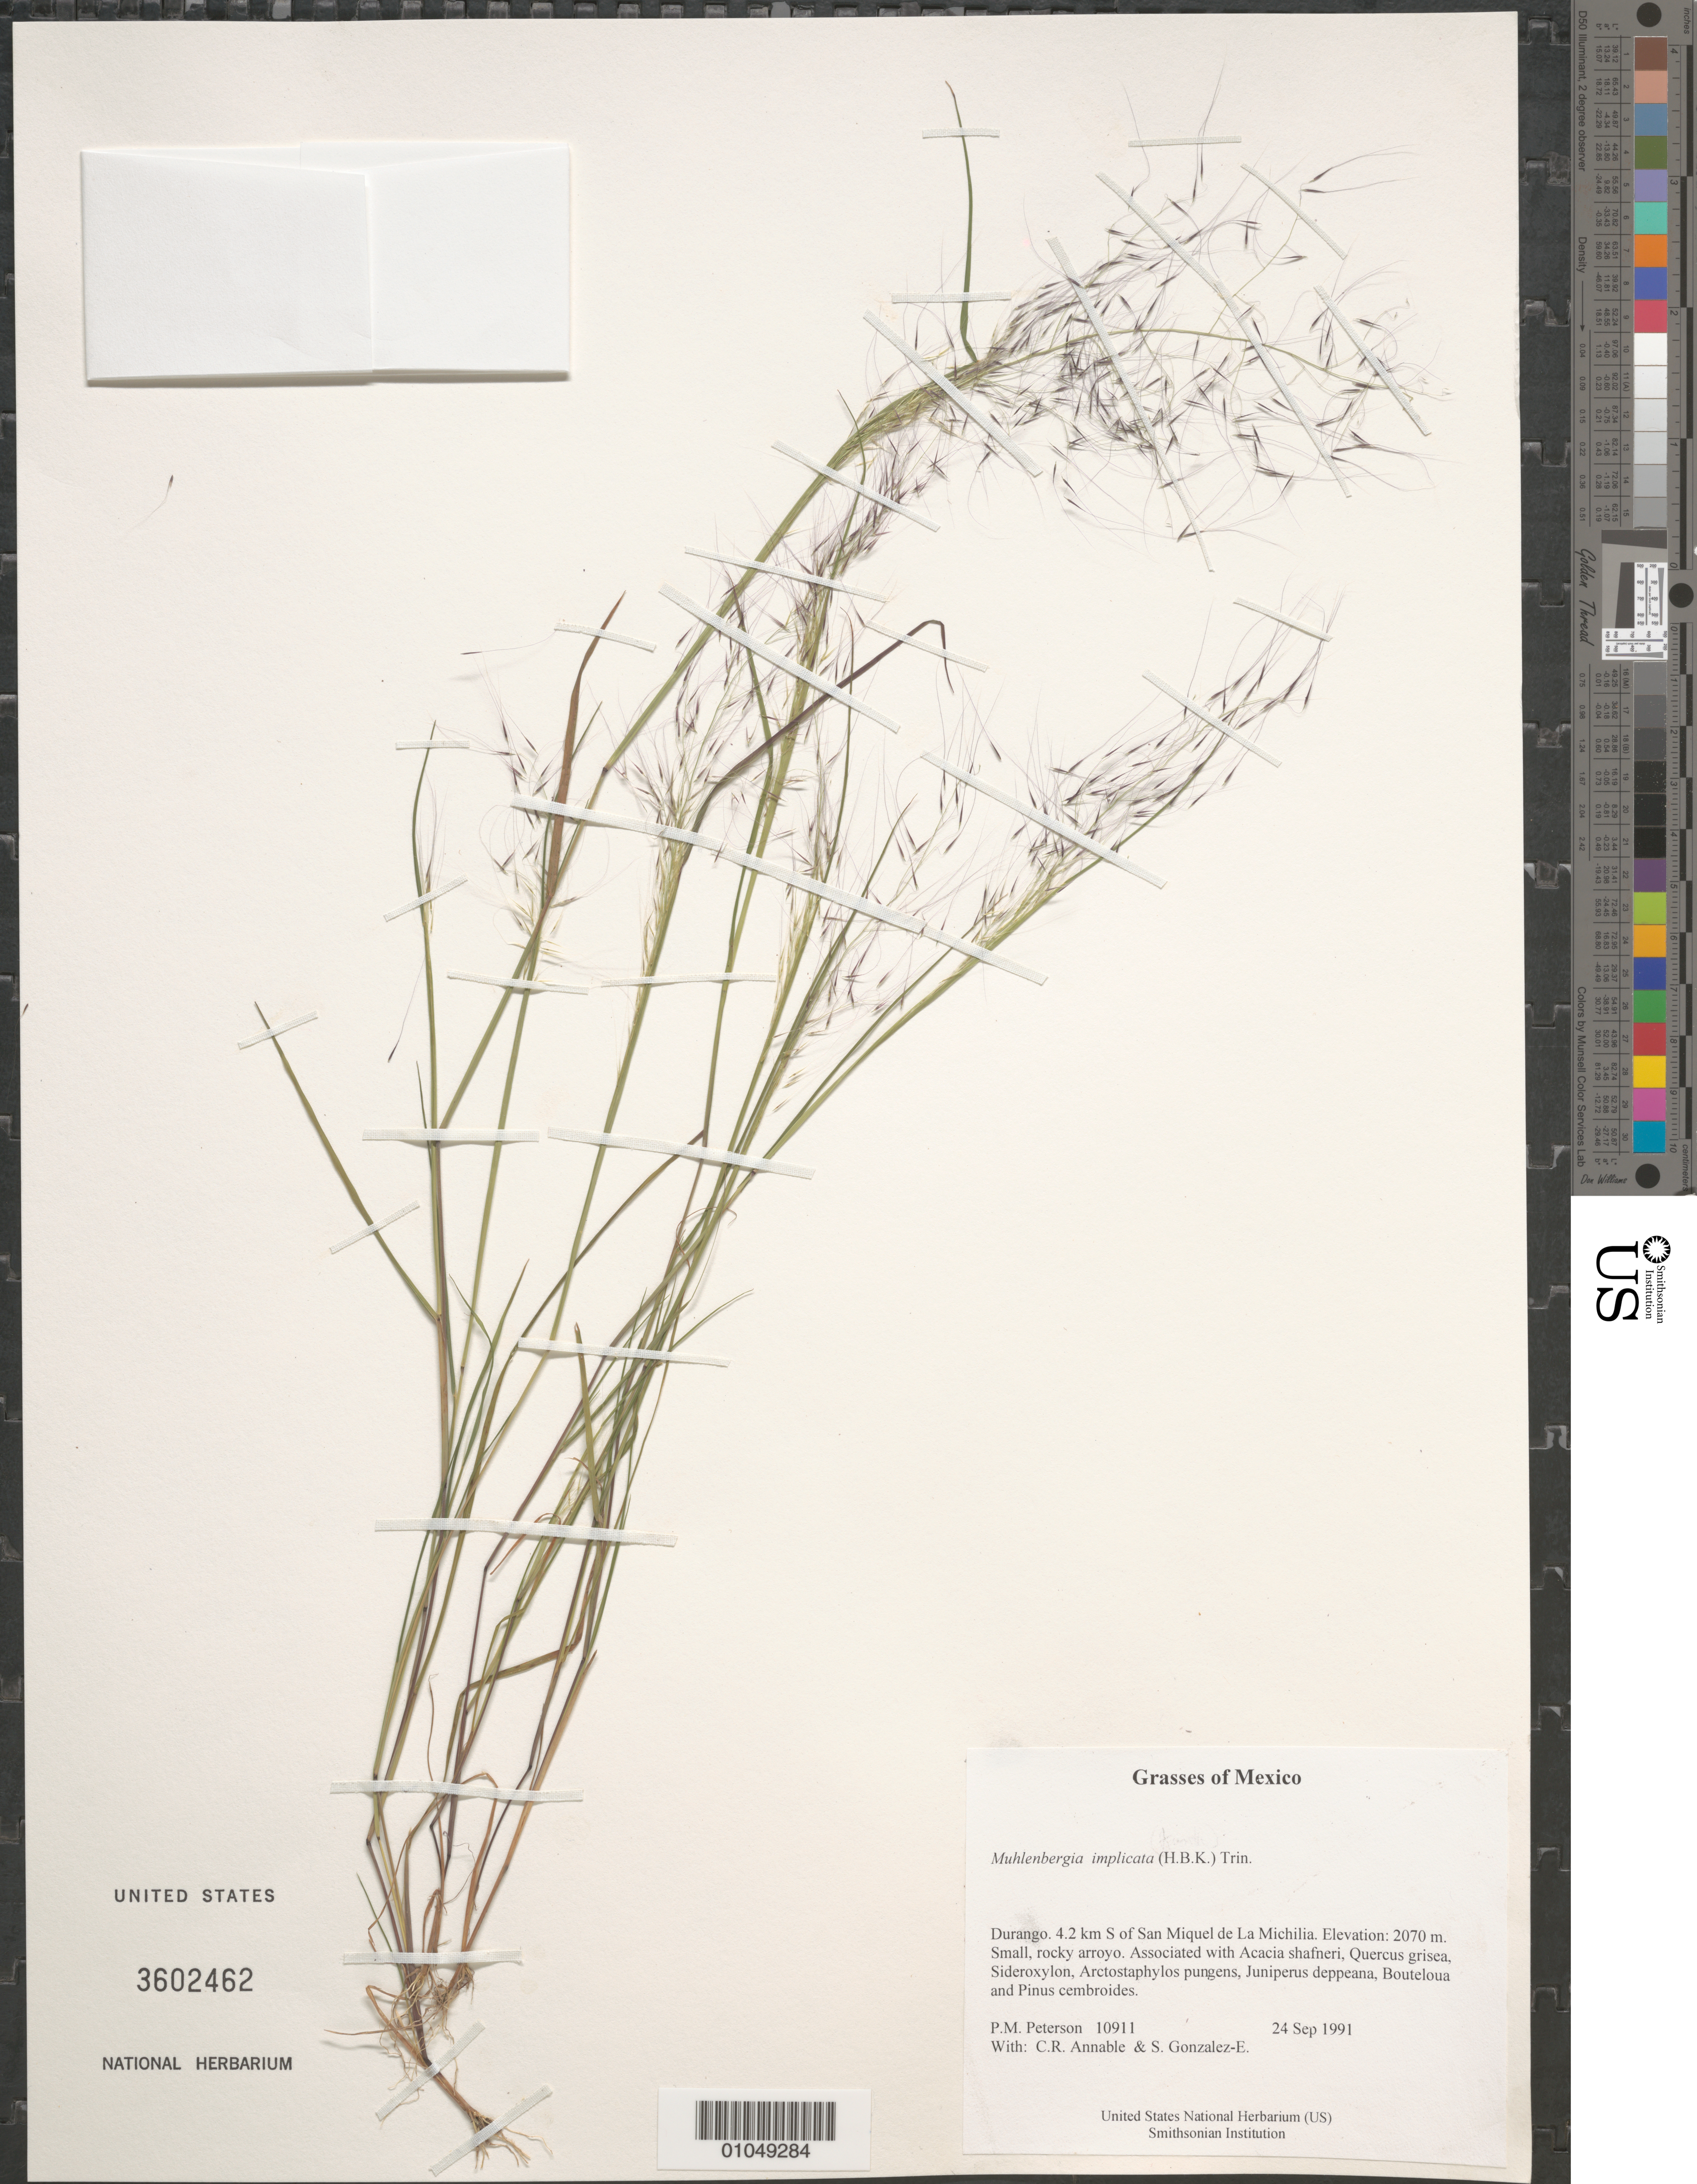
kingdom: Plantae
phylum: Tracheophyta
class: Liliopsida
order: Poales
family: Poaceae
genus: Muhlenbergia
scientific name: Muhlenbergia implicata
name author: (Kunth) Trin.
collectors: P. M. Peterson, C. R. Annable & M. S. González-Elizondo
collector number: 10911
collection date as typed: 24 Sep 1991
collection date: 1991-09-24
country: Mexico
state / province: Durango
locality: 4.2 km S of San Miquel de La Michilia.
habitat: Small, rocky arroyo.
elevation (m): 2070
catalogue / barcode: US 3602462